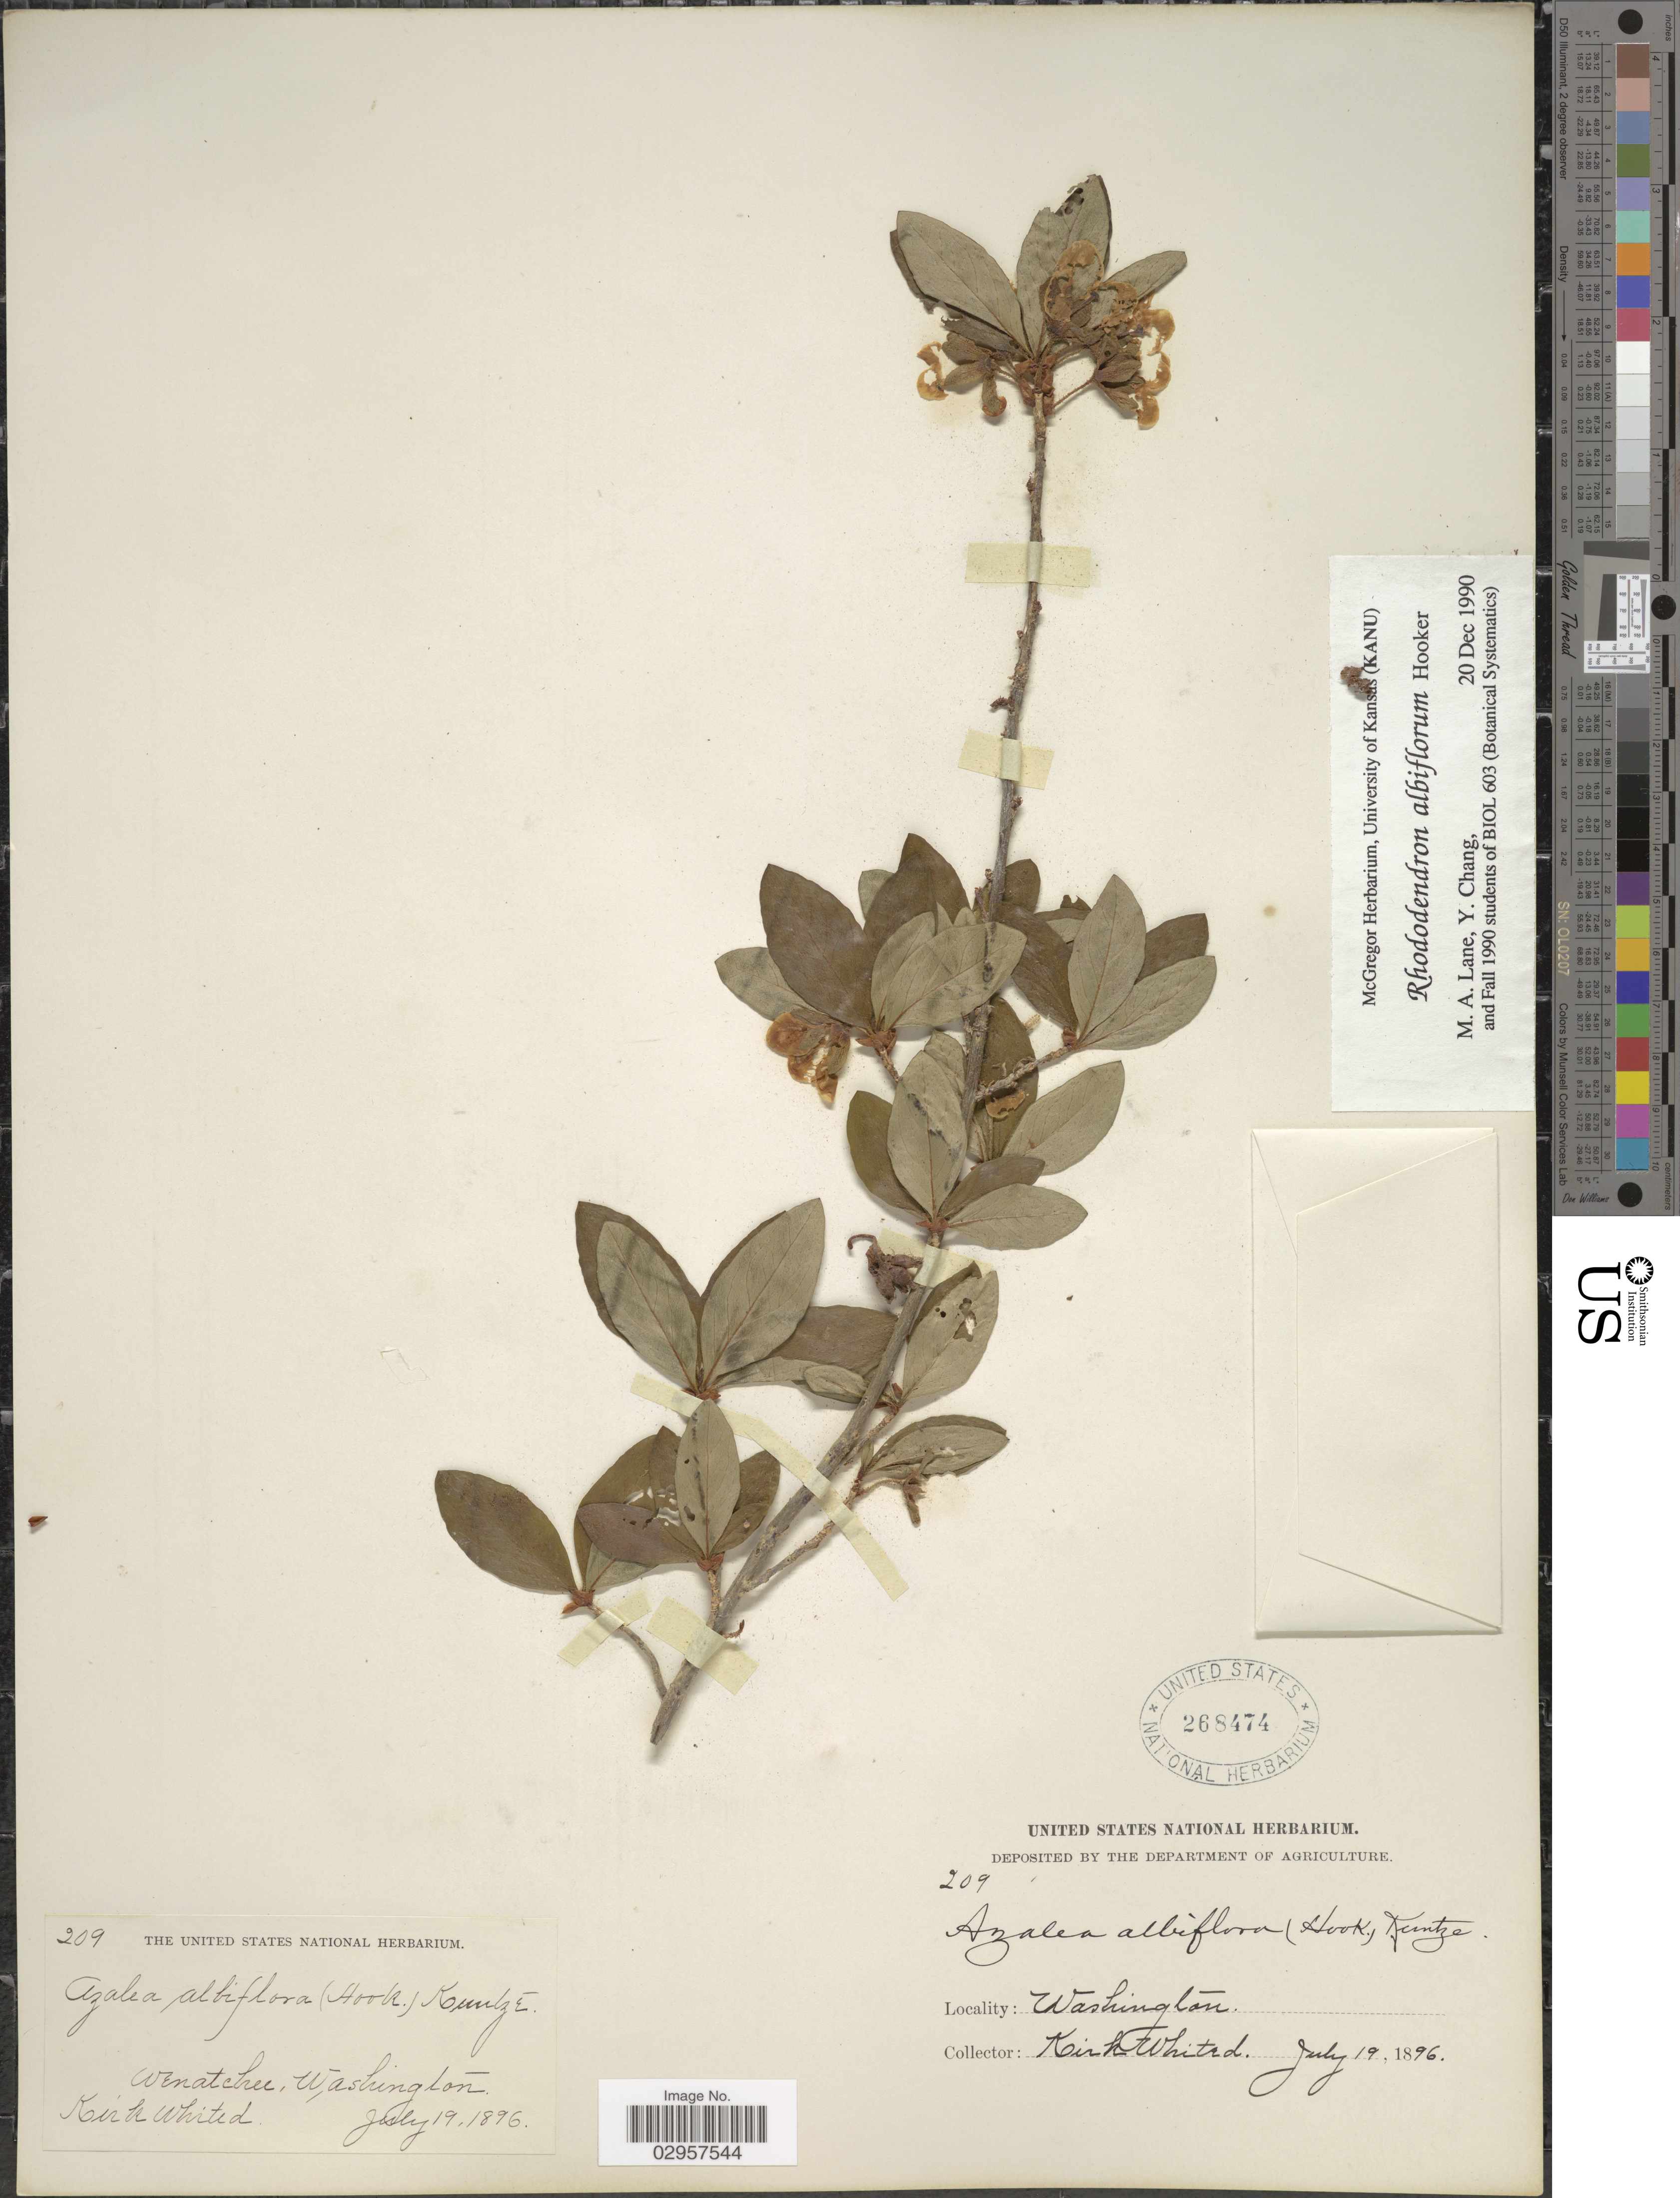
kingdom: Plantae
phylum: Tracheophyta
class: Magnoliopsida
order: Ericales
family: Ericaceae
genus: Rhododendron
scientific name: Rhododendron albiflorum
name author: Hook.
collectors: K. Whited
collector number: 209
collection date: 1896-07-19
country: United States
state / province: Washington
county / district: Chelan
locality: Wenatchee.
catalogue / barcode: US 268474